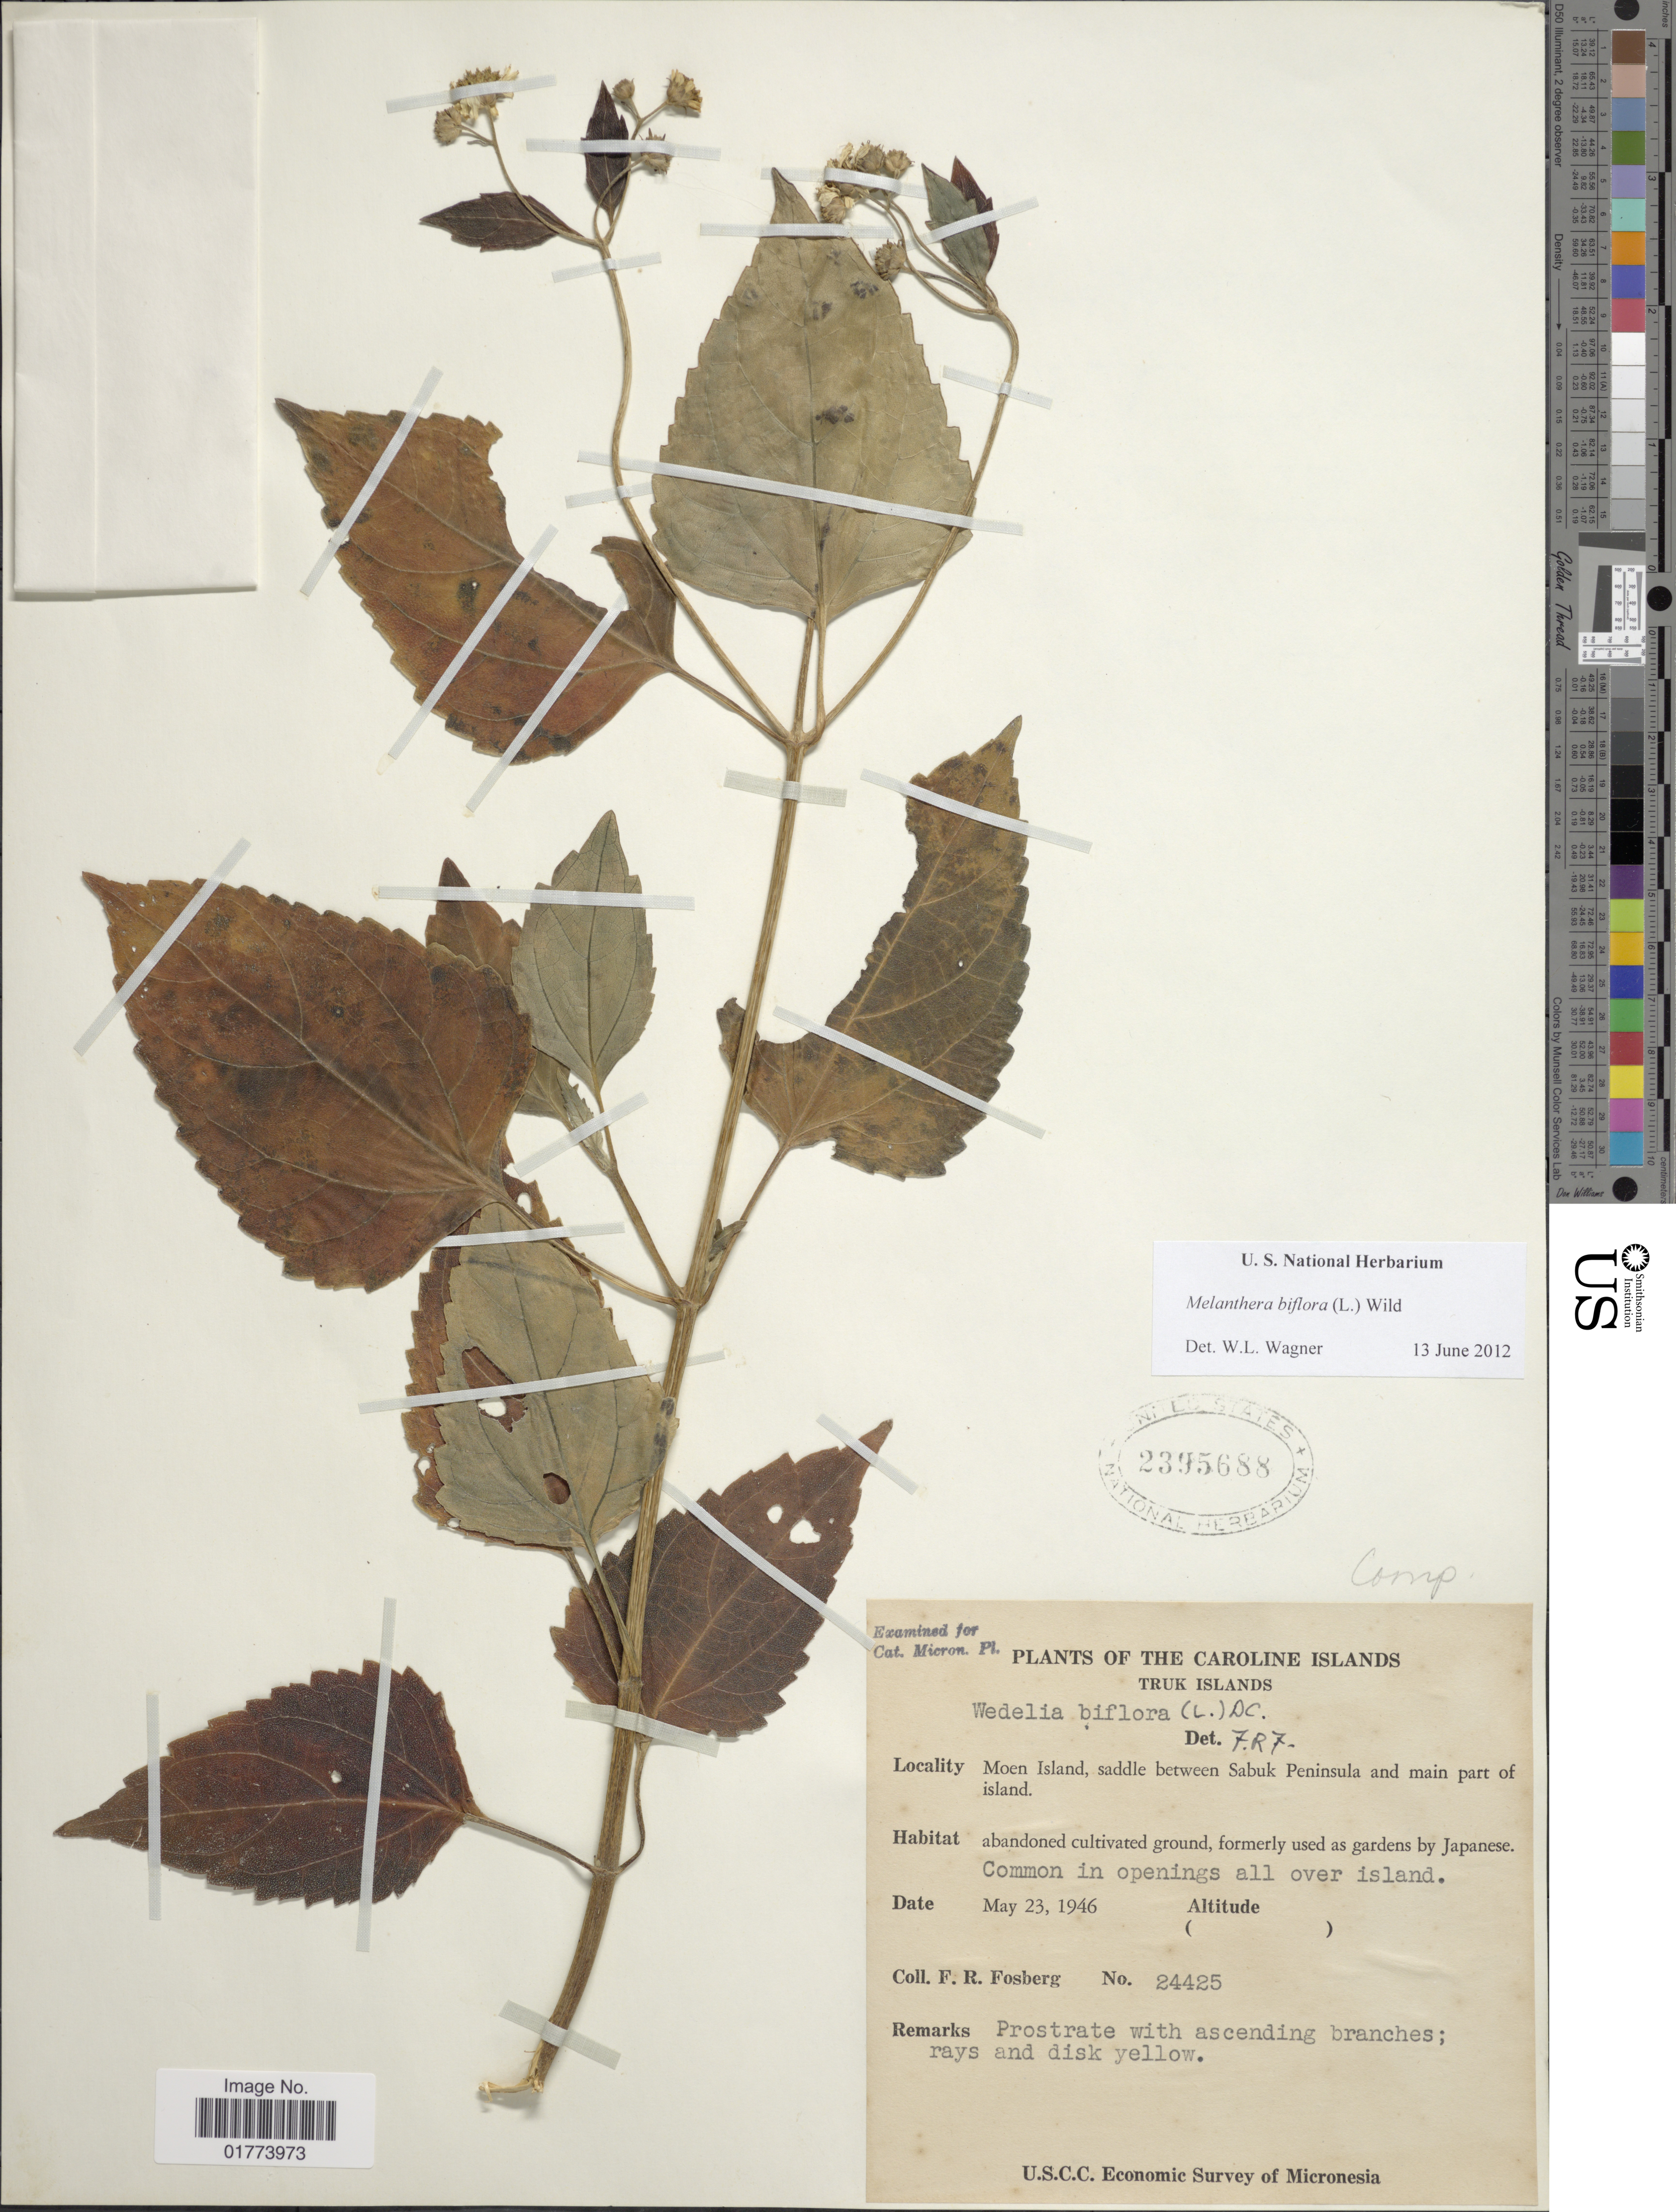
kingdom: Plantae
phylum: Tracheophyta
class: Magnoliopsida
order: Asterales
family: Asteraceae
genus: Wollastonia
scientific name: Wollastonia biflora var. biflora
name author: (L.) DC.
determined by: Wagner, W. L., (BOT), Smithsonian Institution - National Museum of Natural History (UNITED STATES)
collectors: F. R. Fosberg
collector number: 24425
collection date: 1946-05-23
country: Micronesia, Federated States of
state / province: Truk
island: Moen [Wono]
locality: Truk Islands, Moen Island, saddle between Sabuk Peninsula and main part of island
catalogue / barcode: US 2395688